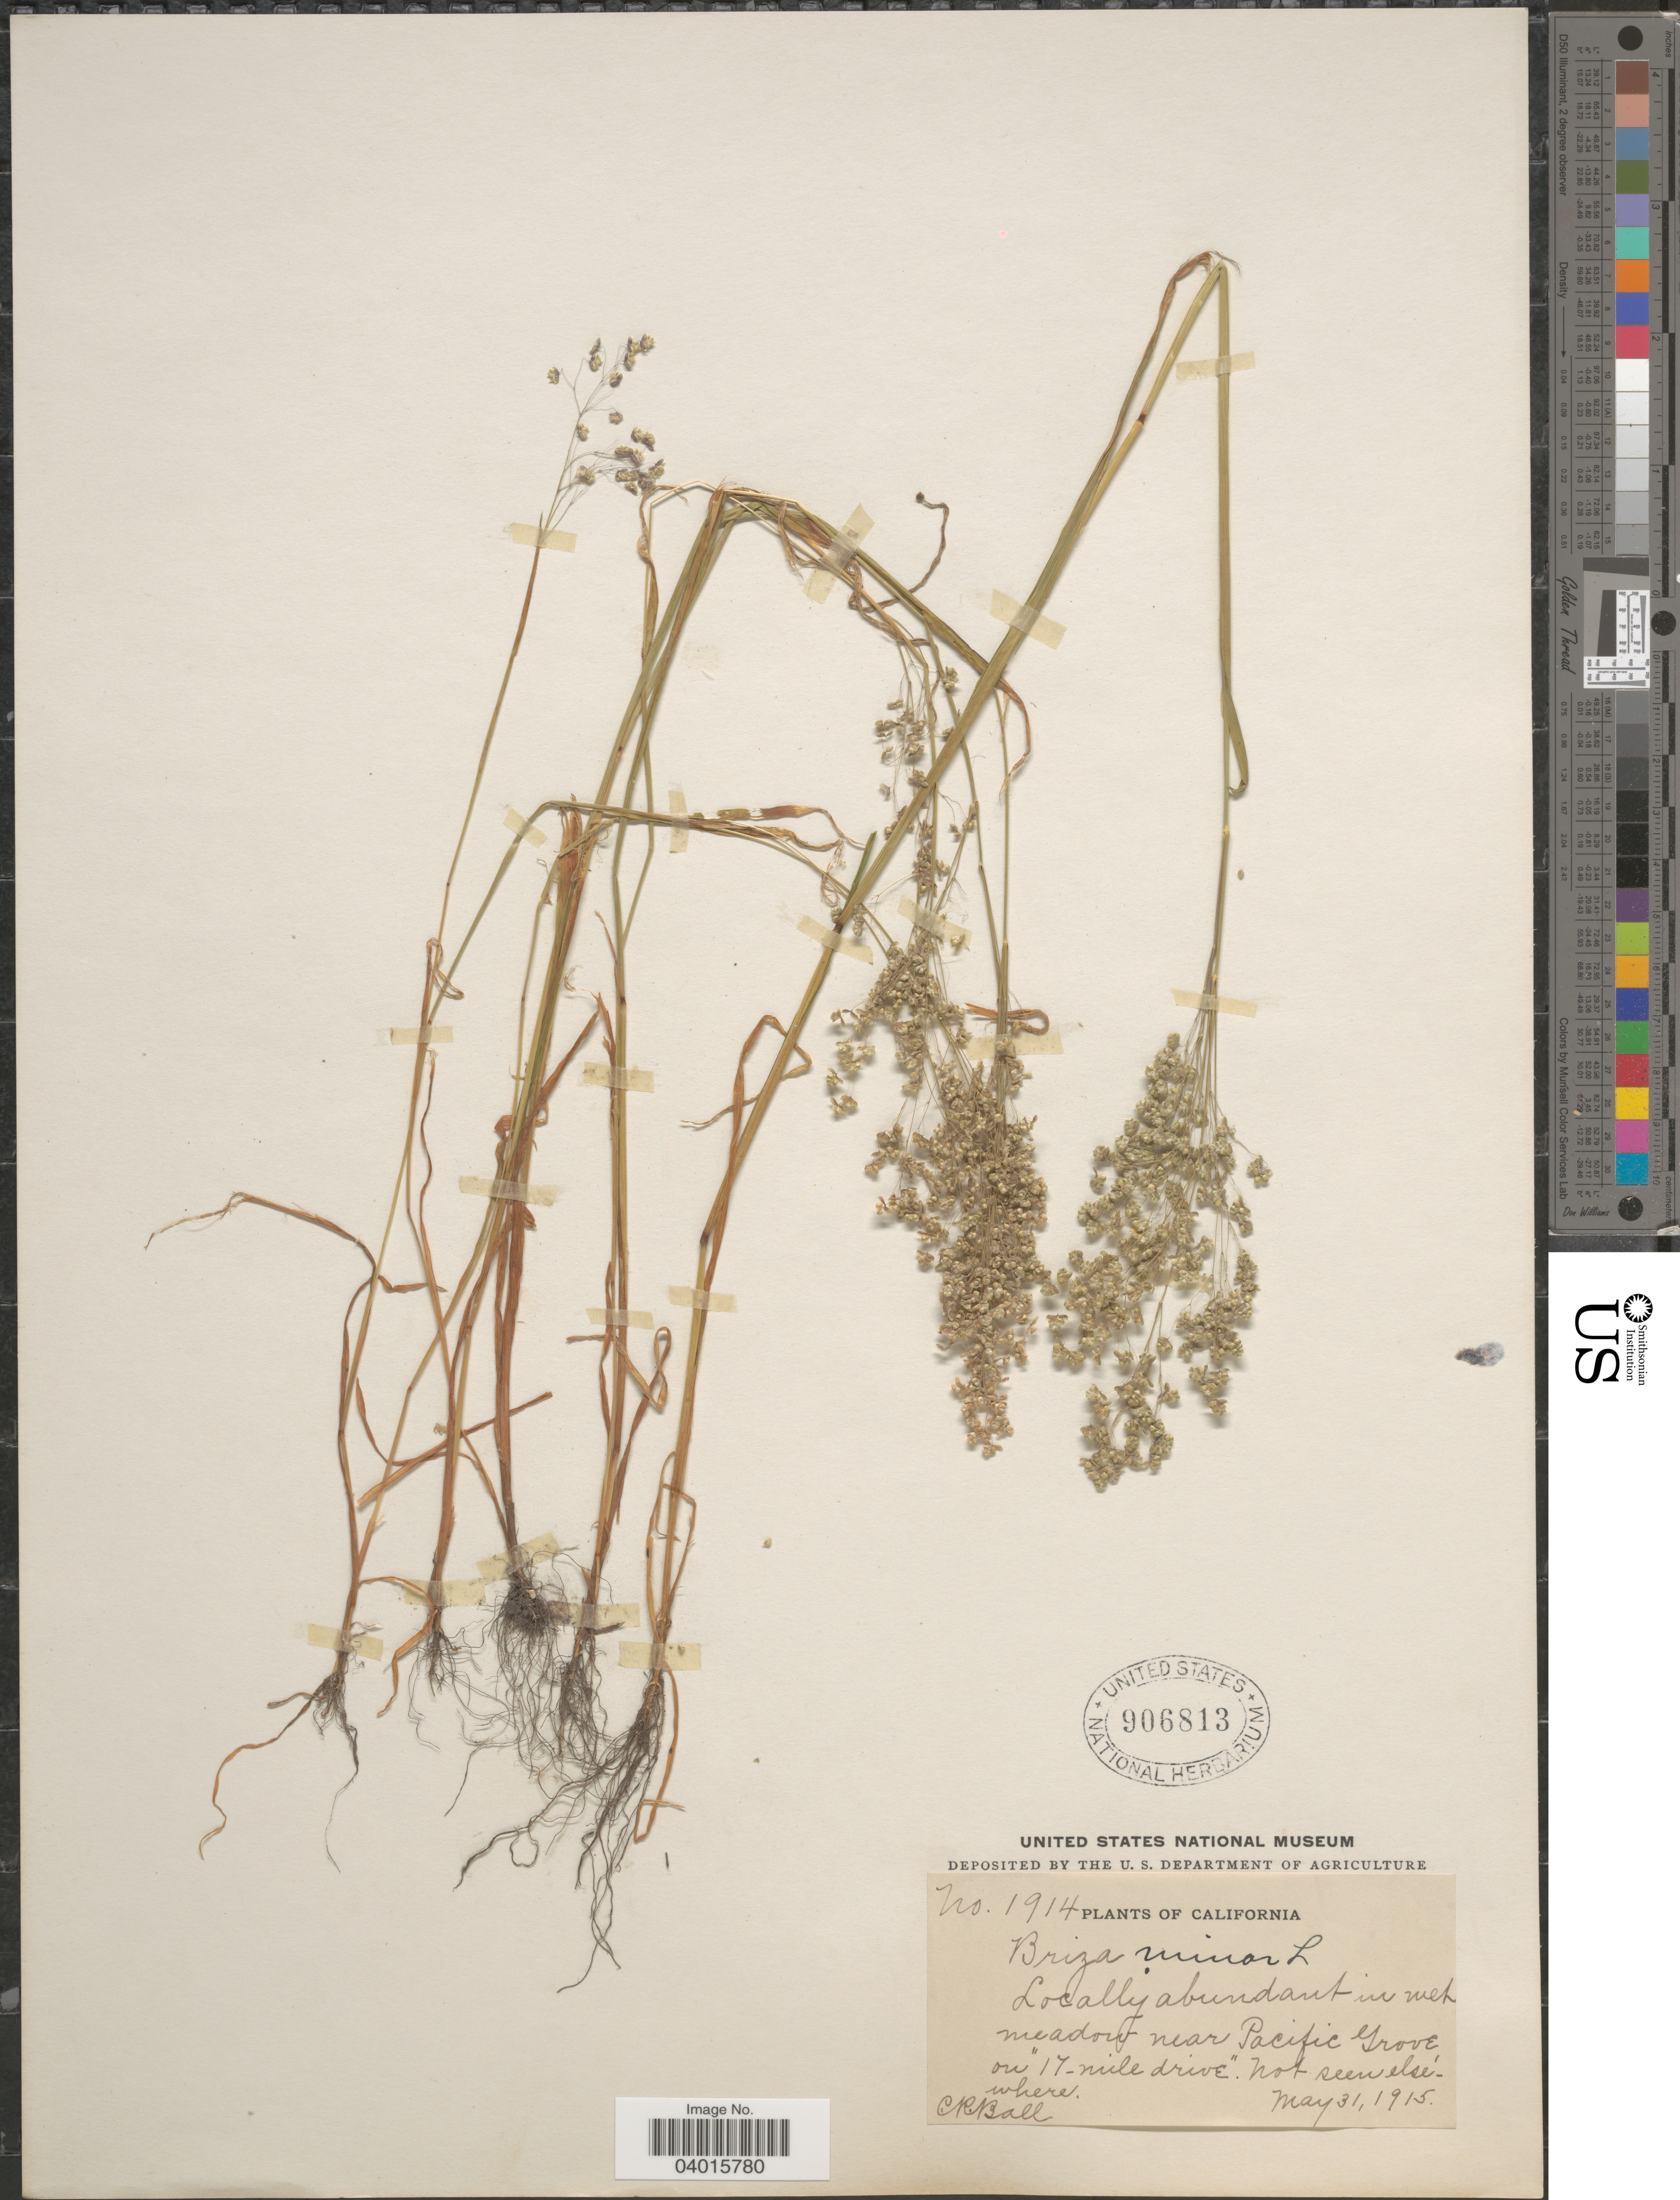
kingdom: Plantae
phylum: Tracheophyta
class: Liliopsida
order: Poales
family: Poaceae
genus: Briza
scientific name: Briza minor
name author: L.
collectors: C. R. Ball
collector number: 1914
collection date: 1915-05-31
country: United States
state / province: California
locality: In wet meadow near Pacific Grove on "17-mile drive".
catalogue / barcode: US 906813